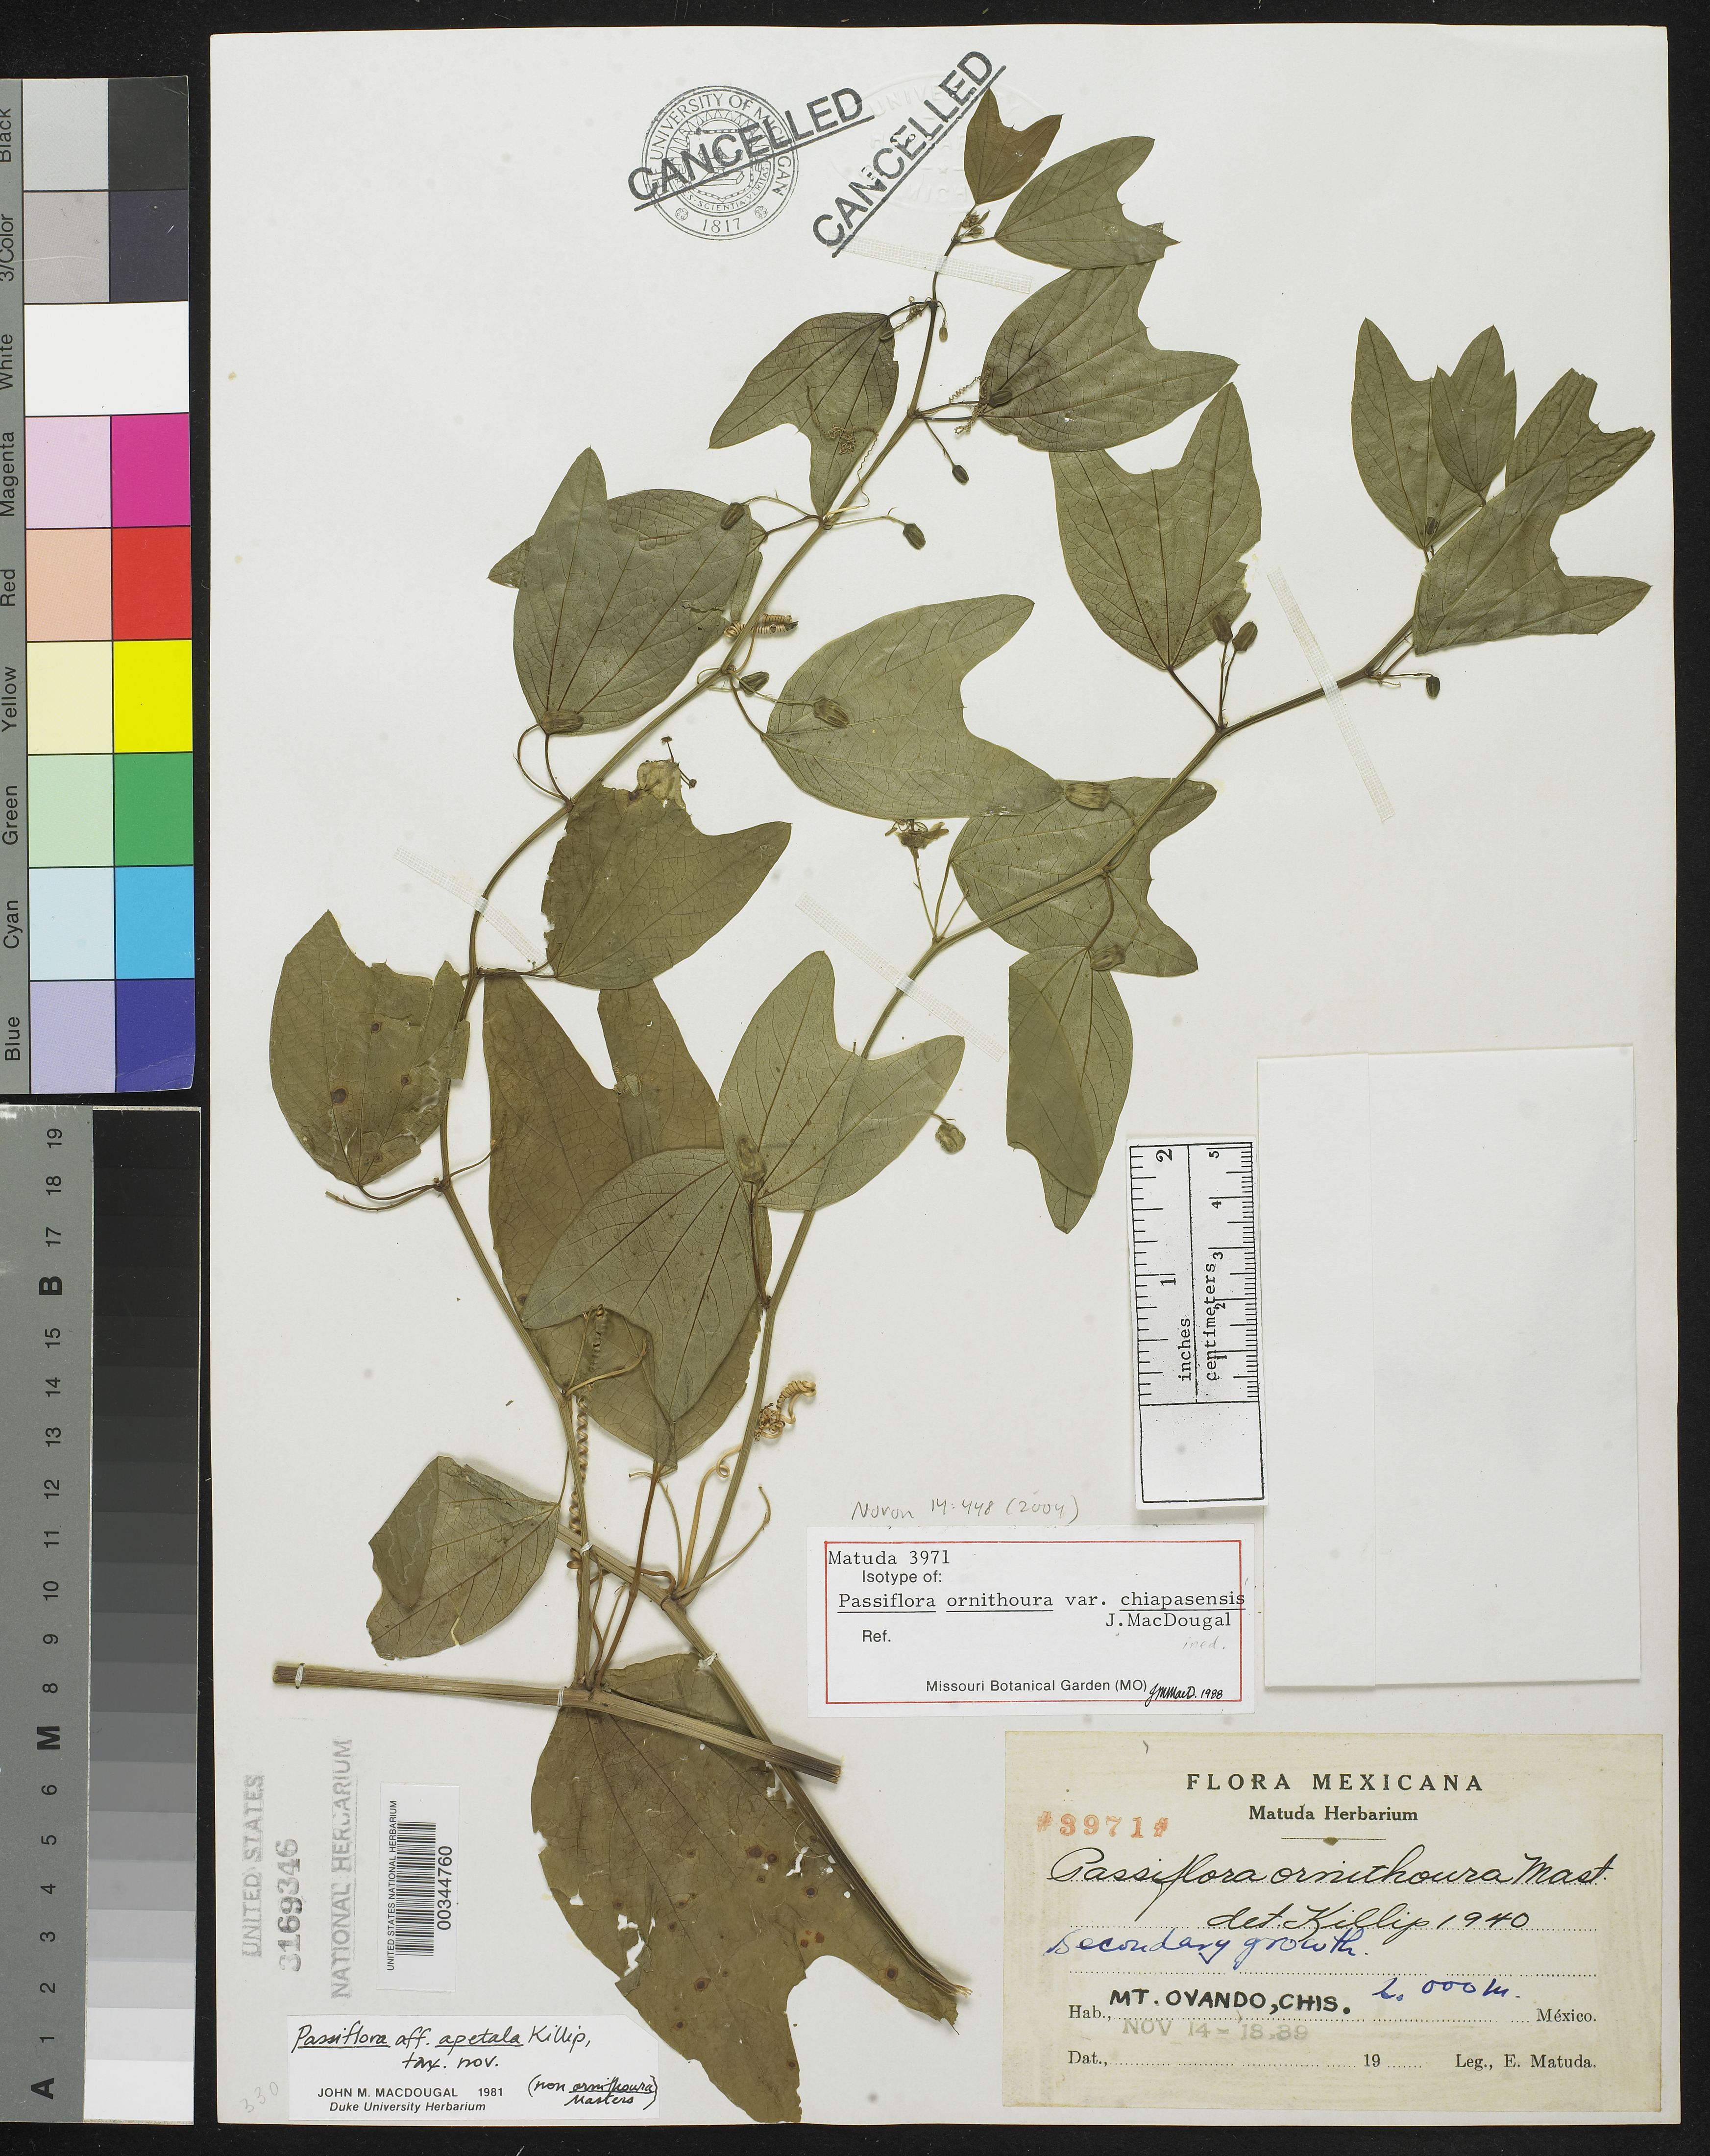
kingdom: Plantae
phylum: Tracheophyta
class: Magnoliopsida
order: Malpighiales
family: Passifloraceae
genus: Passiflora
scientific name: Passiflora ornithoura var. chiapasensis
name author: J.M. MacDougal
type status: Isotype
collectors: E. Matuda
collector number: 3971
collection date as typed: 14 Nov 1939 to 18 Nov 1939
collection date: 1939-11-14/1939-11-18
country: Mexico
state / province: Chiapas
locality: Mt. Ovando.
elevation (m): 2000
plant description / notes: Holotype at MEXU.; Cited by Davidse, Sousa & Chater in Fl. Mesoamericana 6:1-16. 1-543. 1994, but no citation of the original place of publ. given.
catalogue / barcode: US 3169346